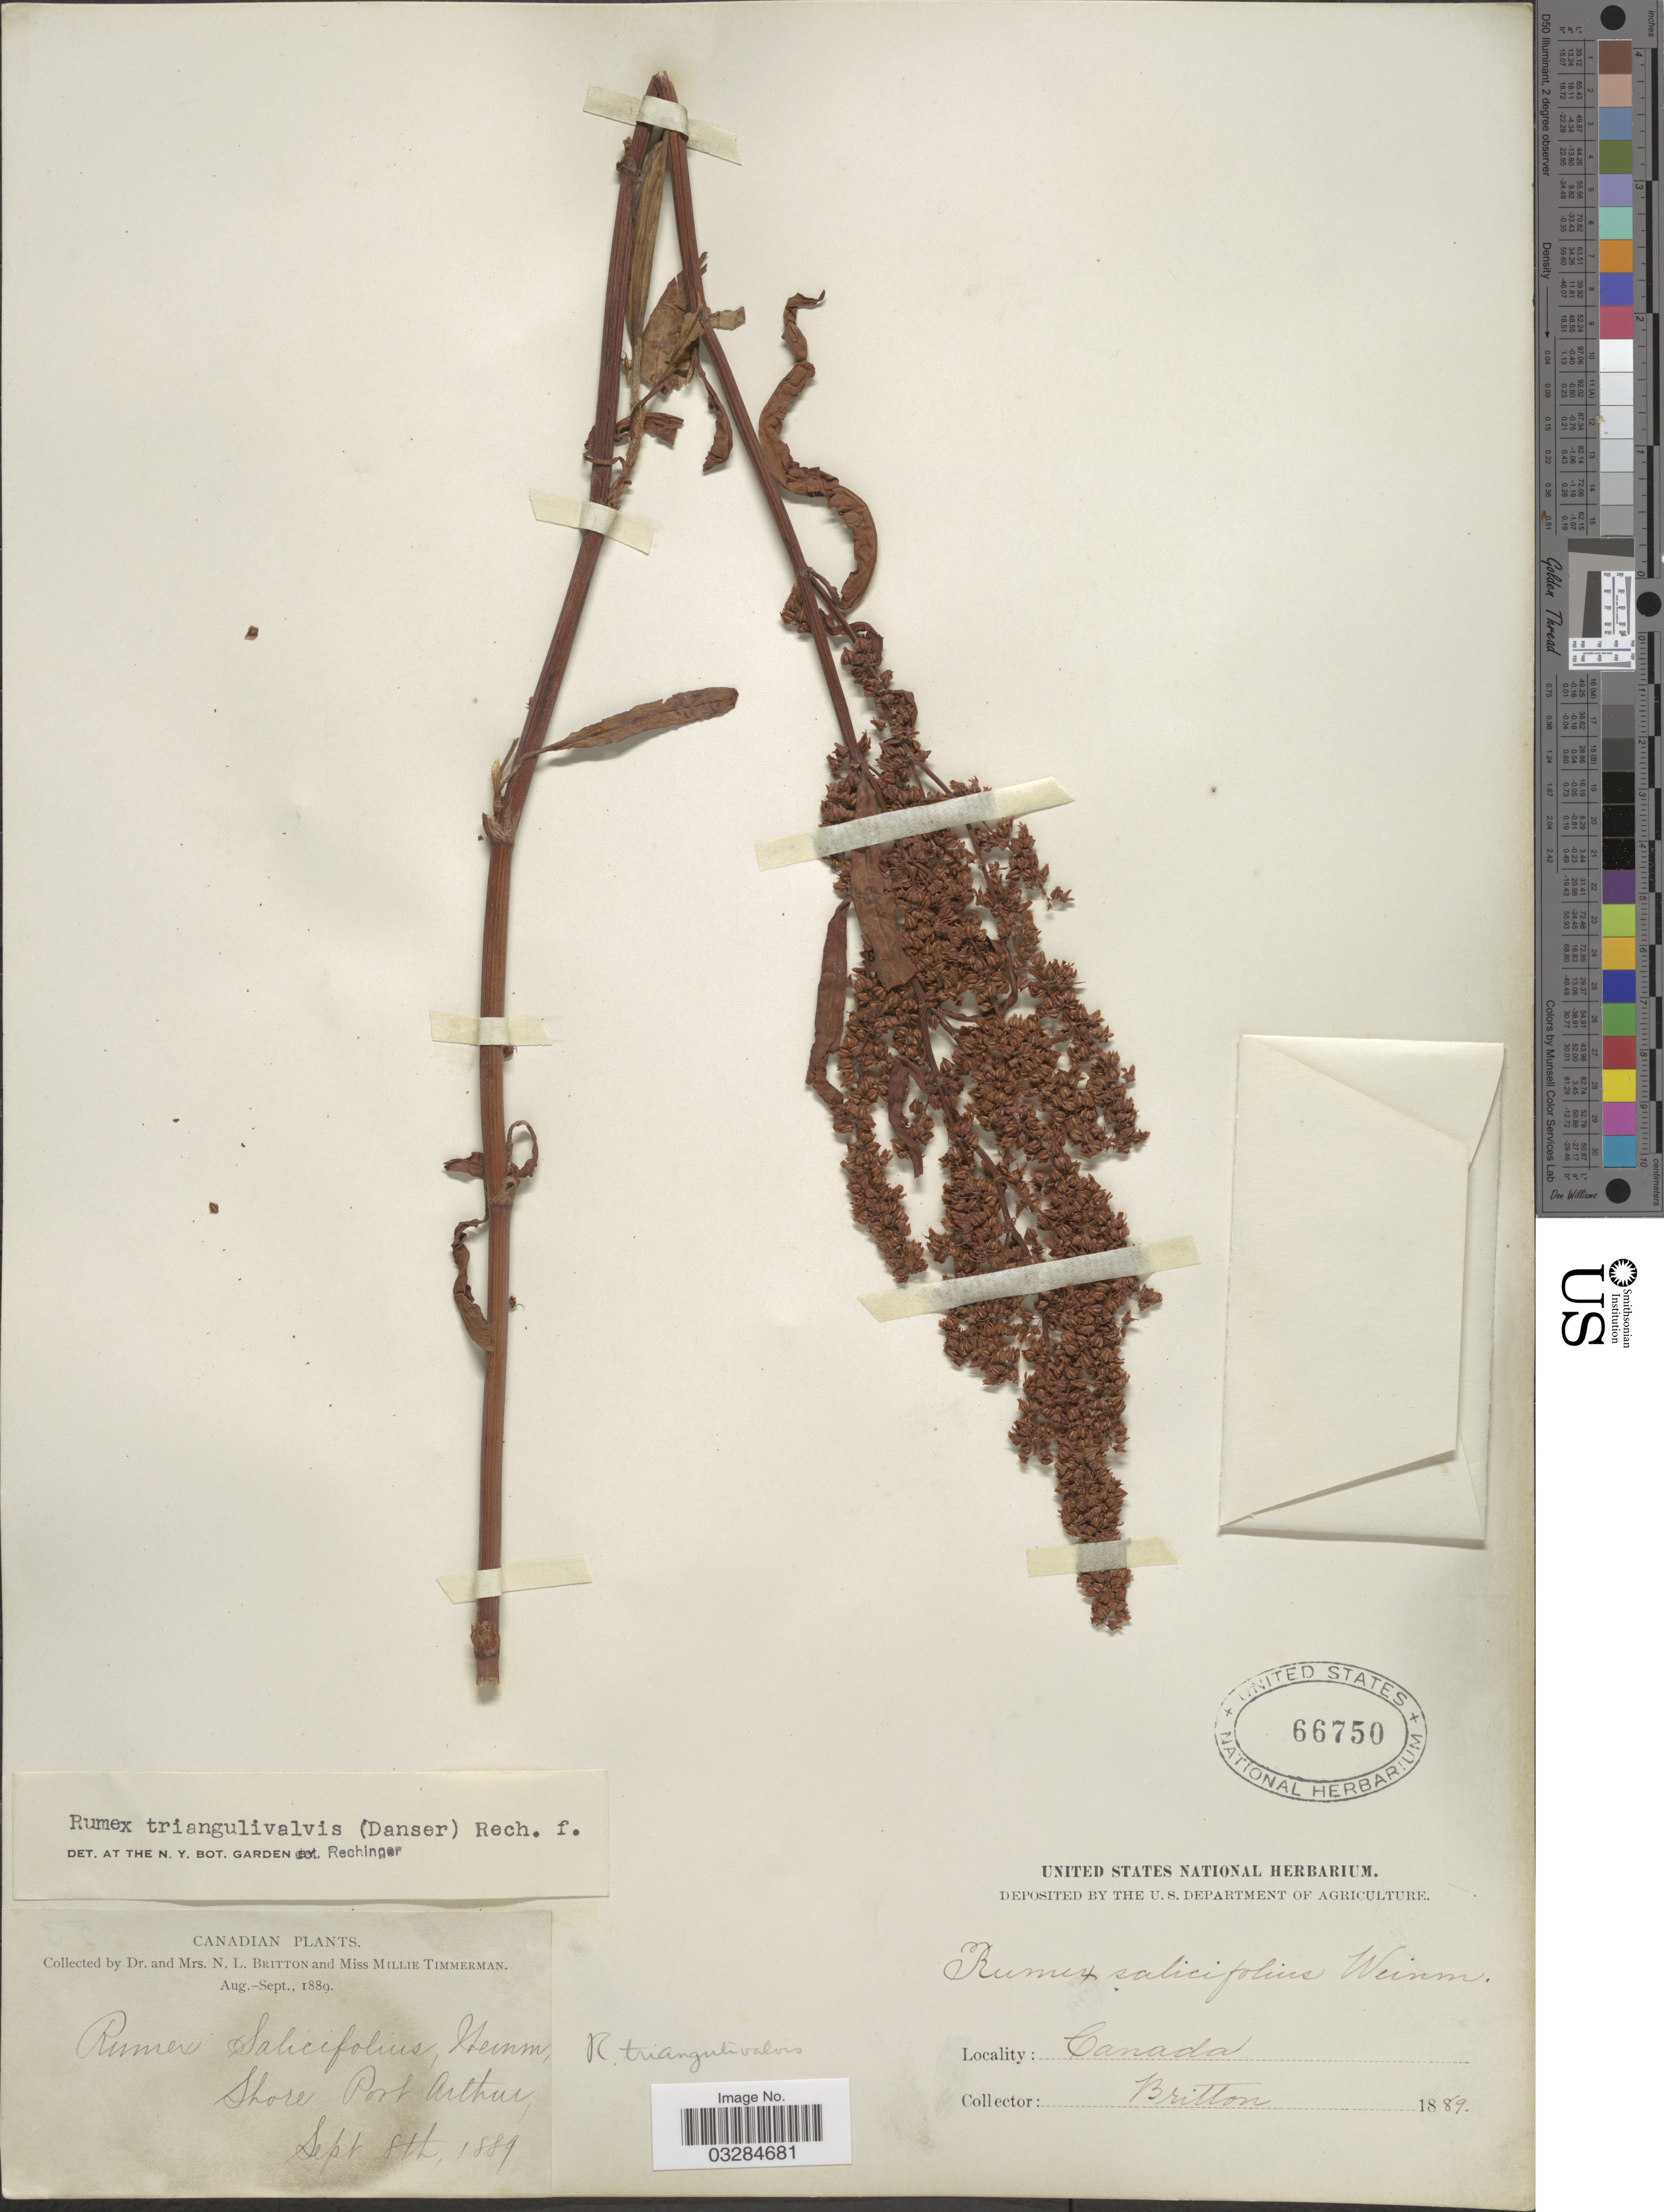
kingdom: Plantae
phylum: Tracheophyta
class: Magnoliopsida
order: Caryophyllales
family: Polygonaceae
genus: Rumex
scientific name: Rumex triangulivalvis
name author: (Danser) Rech. f.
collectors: N. Britton, E. G. Britton & M. Timmerman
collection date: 1889-09-08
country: Canada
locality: Shore Port Arthur.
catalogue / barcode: US 66750